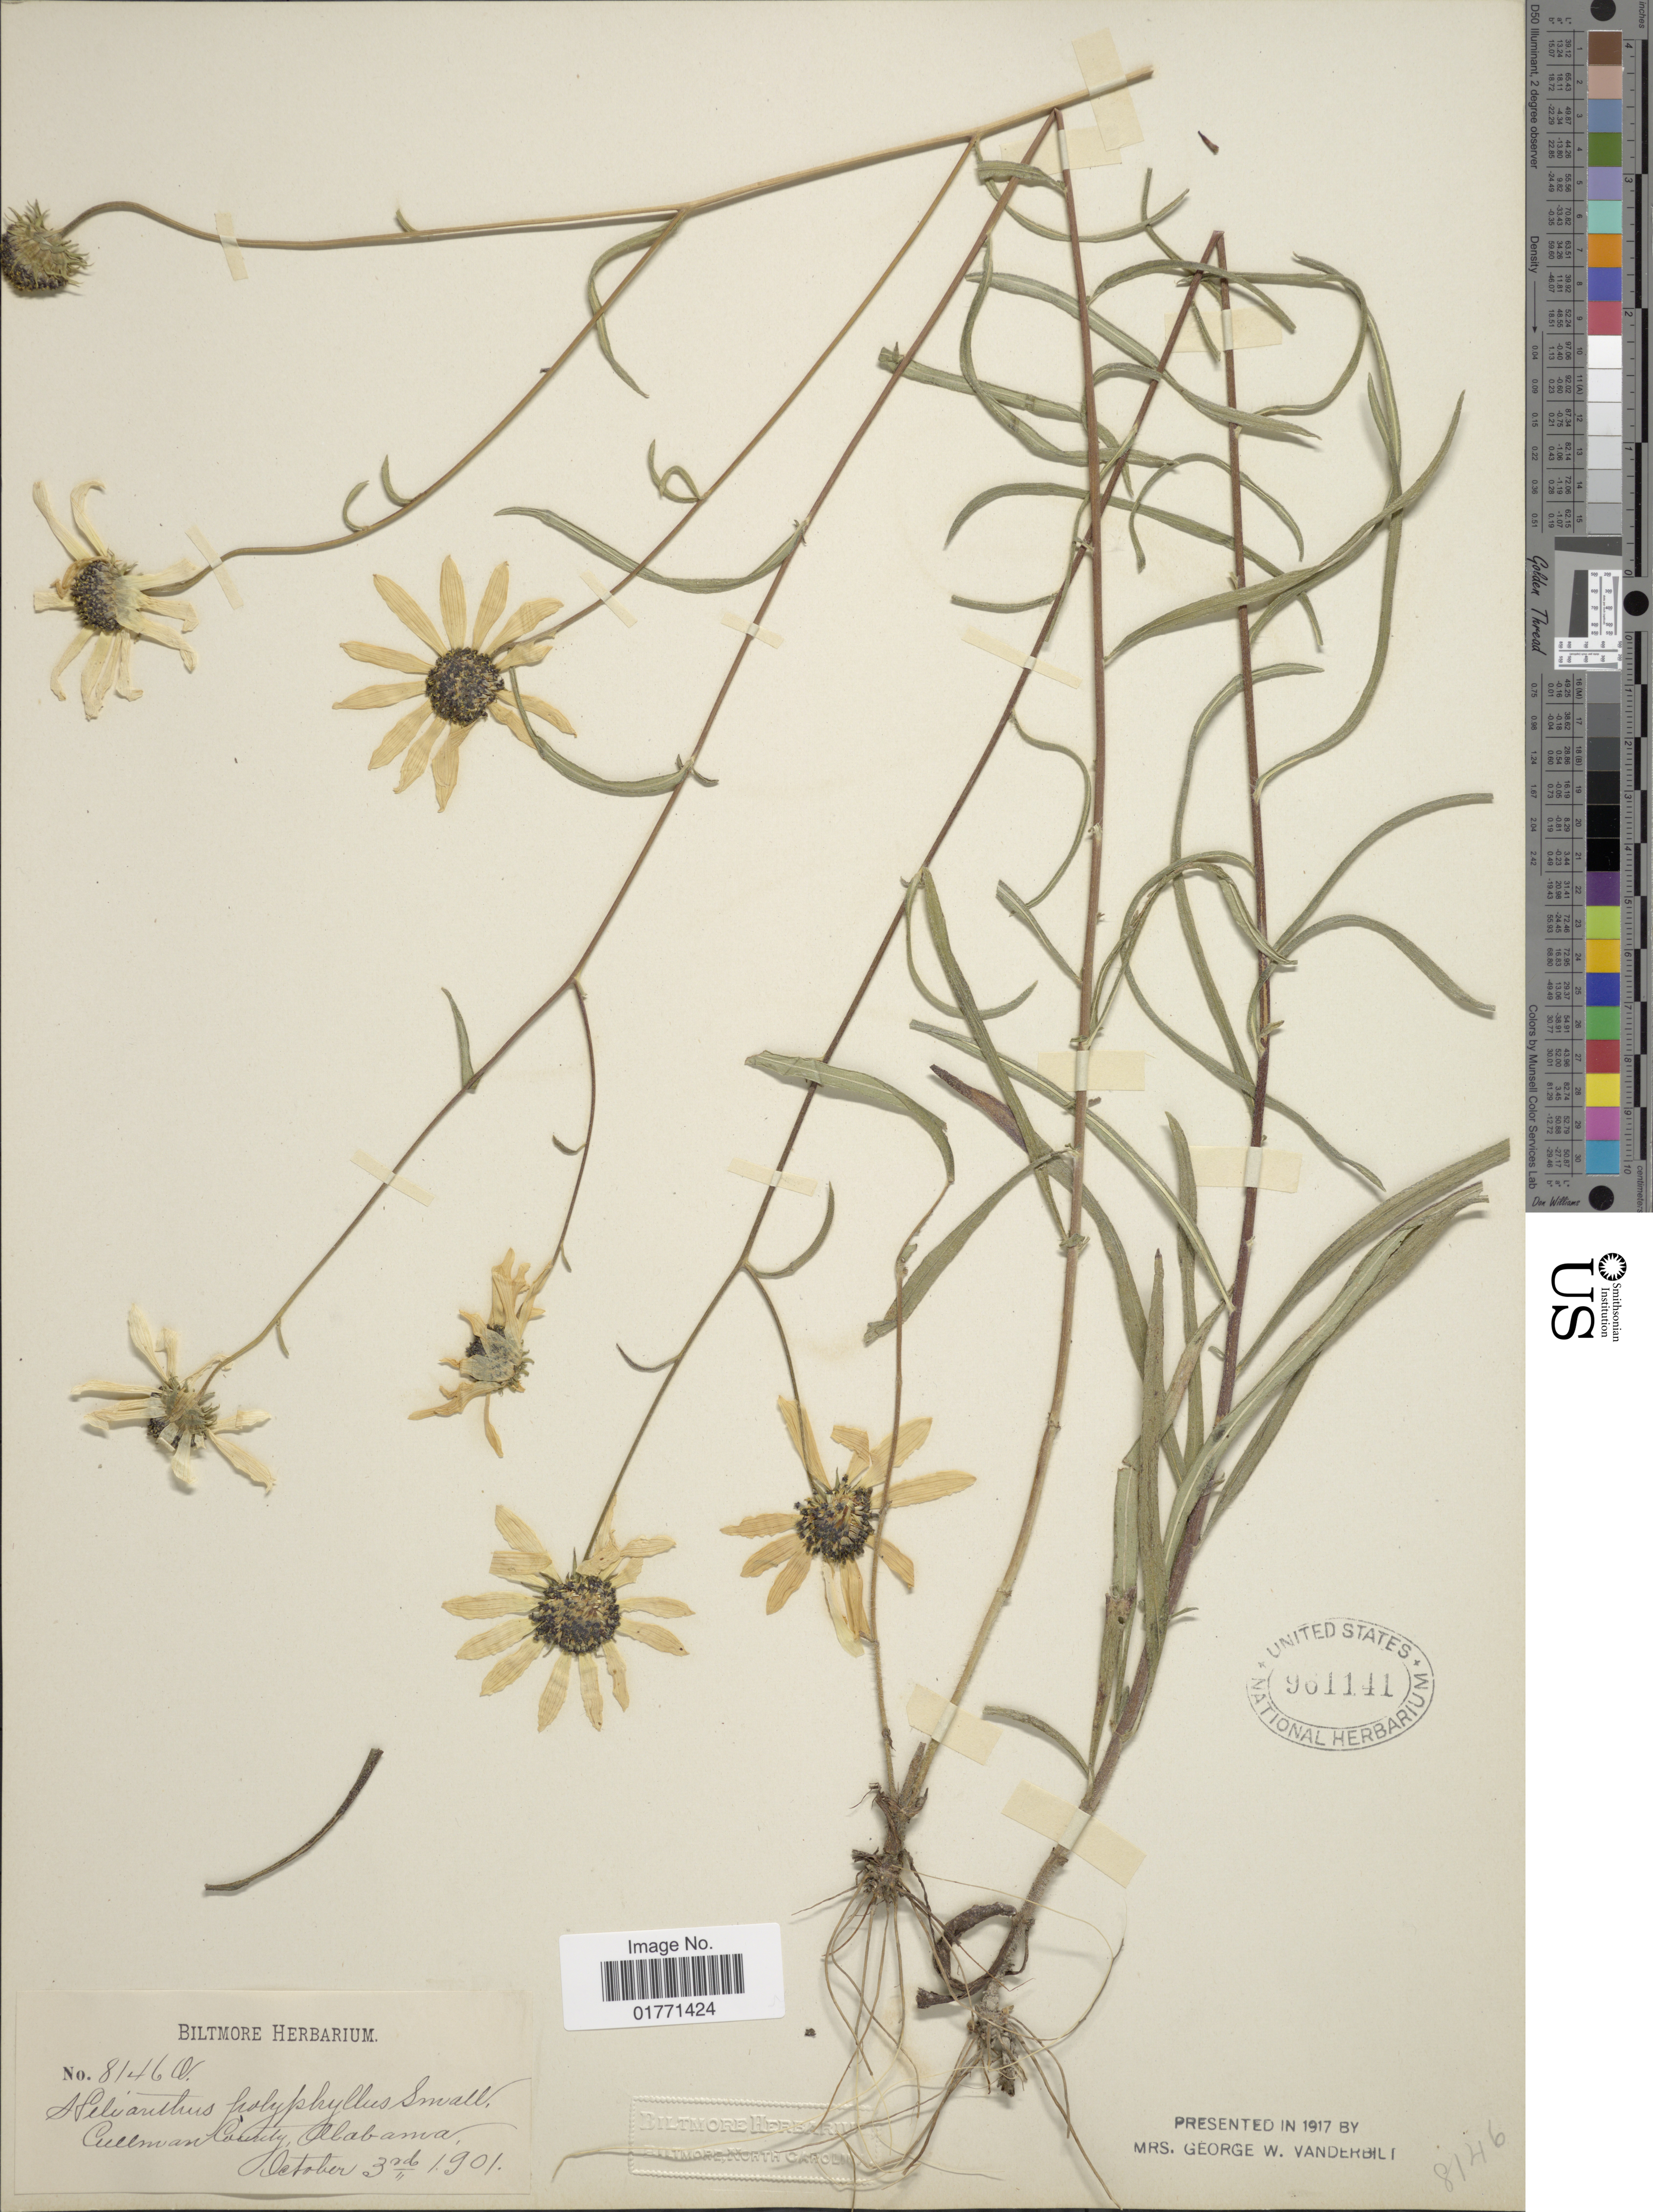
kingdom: Plantae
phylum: Tracheophyta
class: Magnoliopsida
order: Asterales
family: Asteraceae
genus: Helianthus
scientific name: Helianthus polyphyllus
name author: Small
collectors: ex herb. Biltmore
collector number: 8146Q*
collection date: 1901-10-03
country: United States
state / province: Alabama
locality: Cullman County.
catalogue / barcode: US 961141